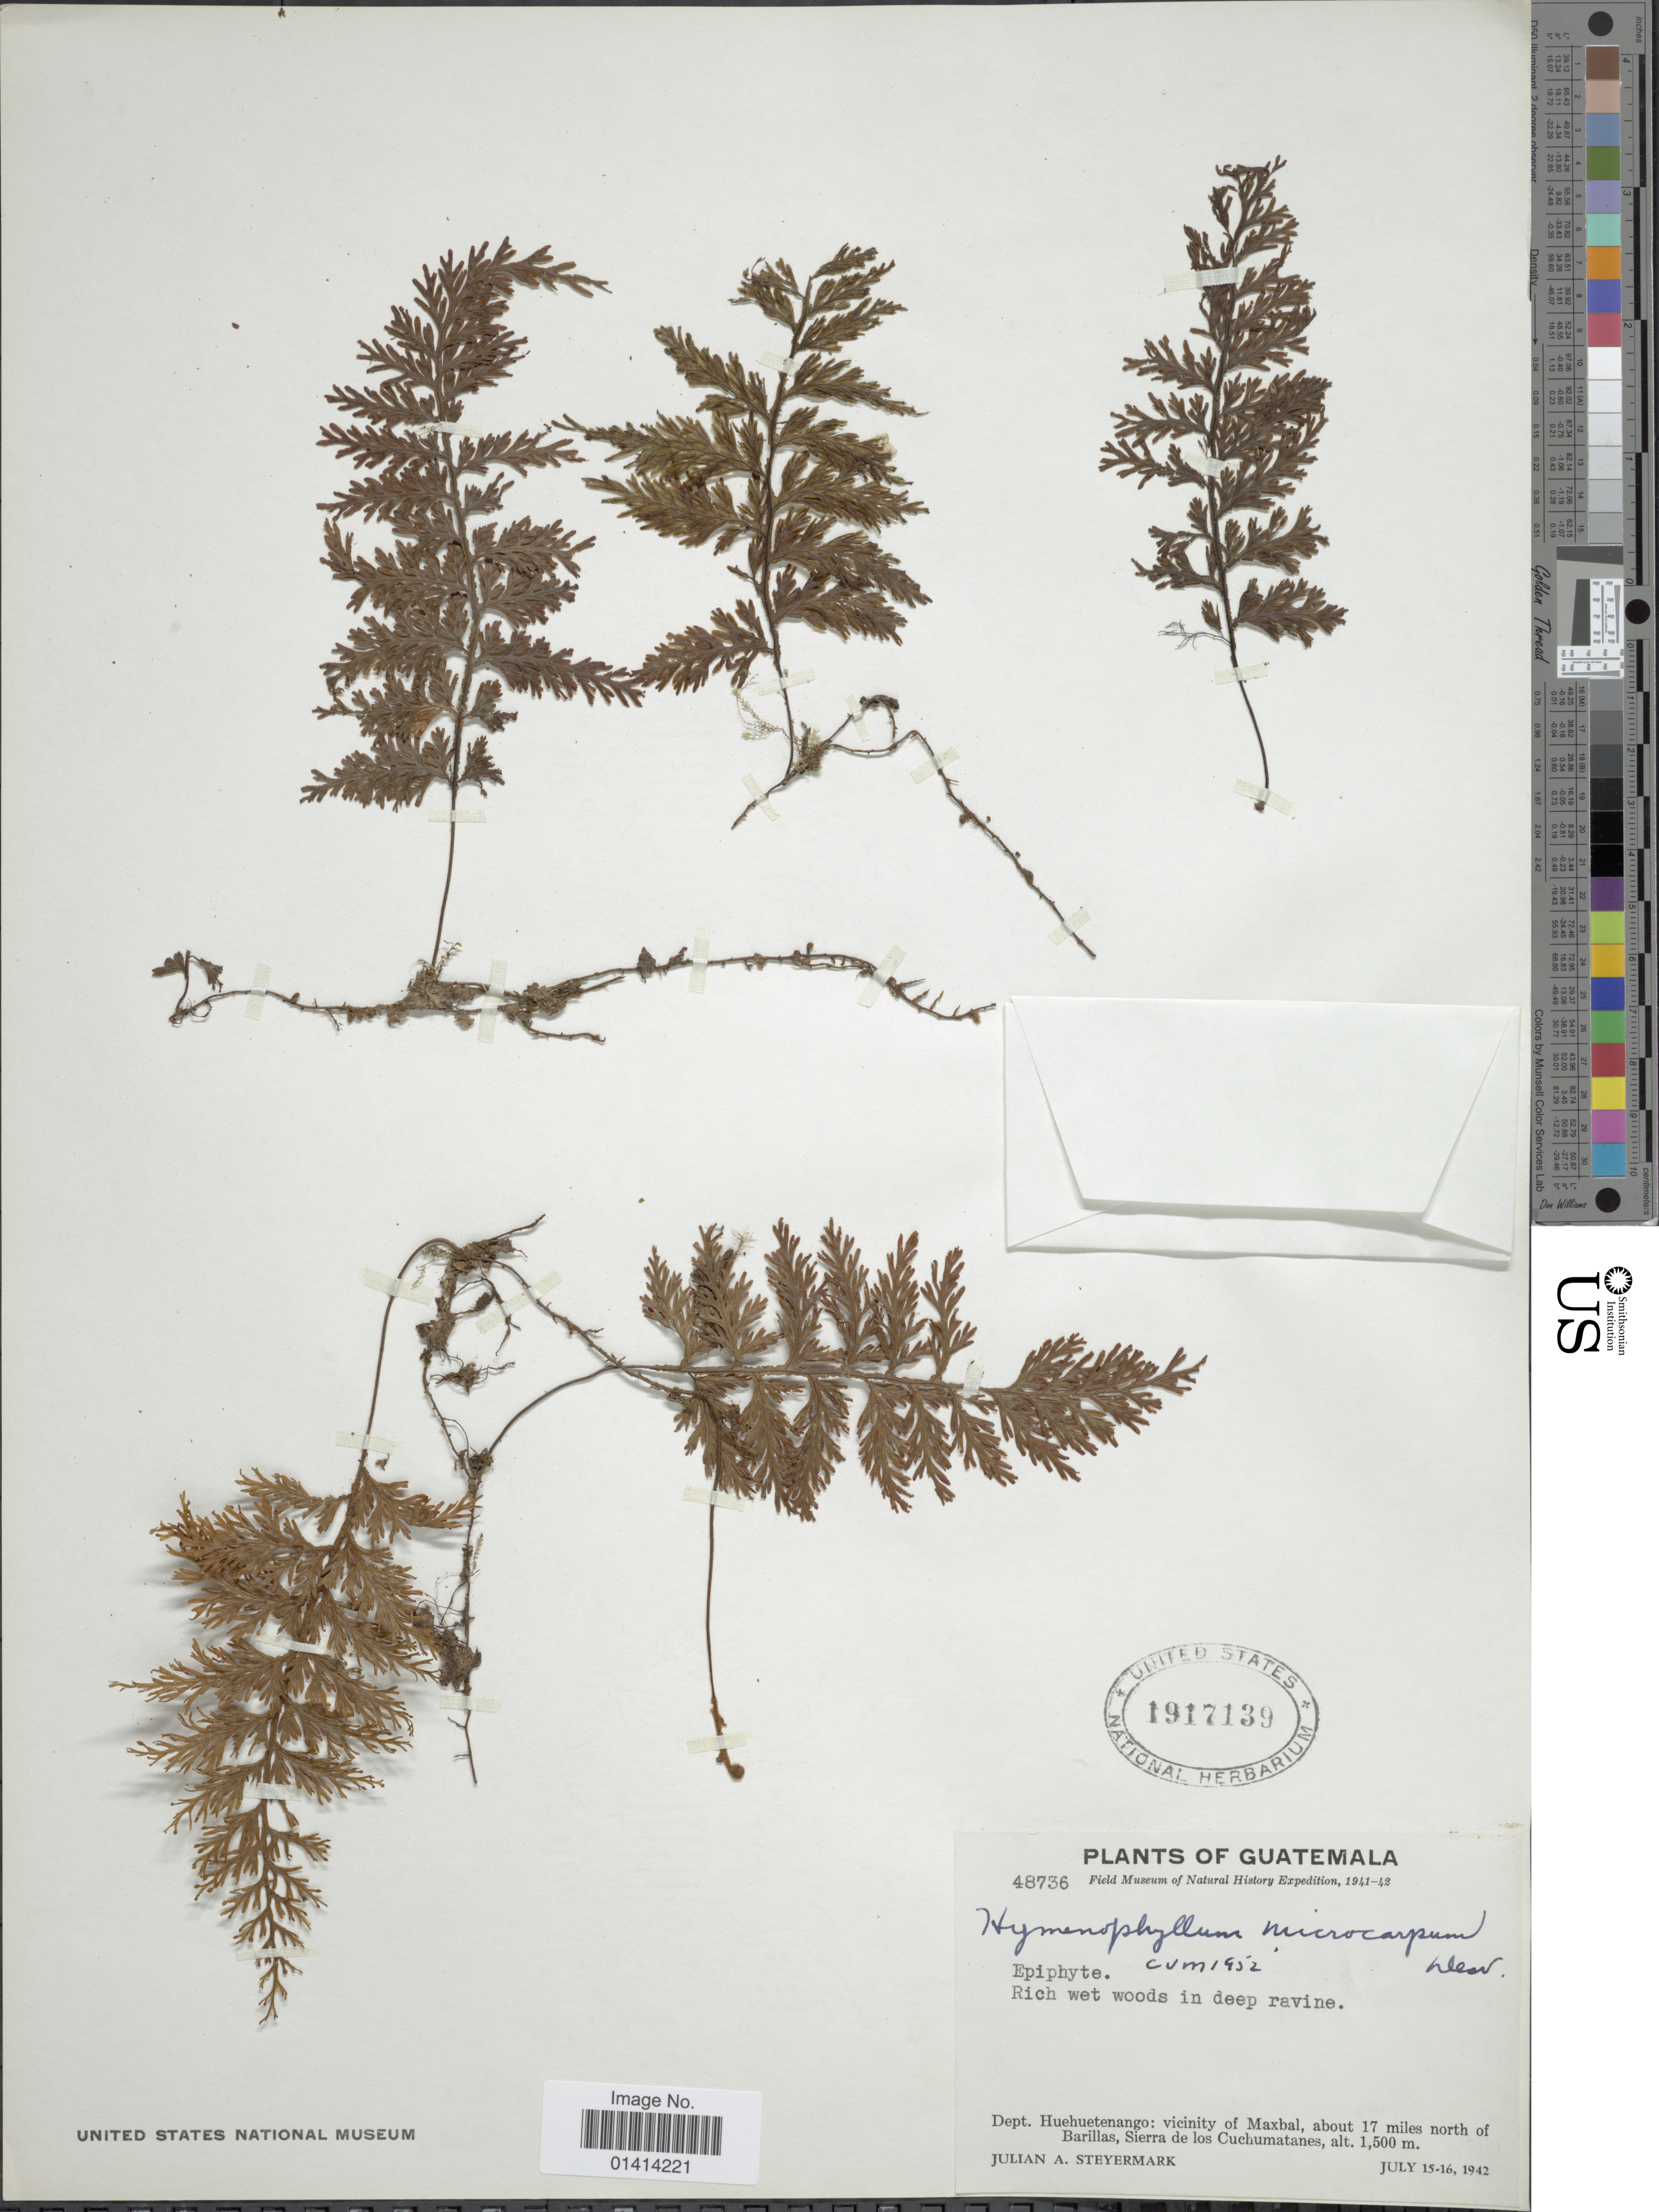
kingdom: Plantae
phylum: Tracheophyta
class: Polypodiopsida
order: Hymenophyllales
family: Hymenophyllaceae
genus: Hymenophyllum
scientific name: Hymenophyllum microcarpum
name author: (Desv.) Lellinger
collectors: J. Steyermark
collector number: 48736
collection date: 1942-07-15/1942-07-16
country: Guatemala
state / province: Huehuetenango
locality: Dept Huehuentenango: vicinity of Maxbal, about 17 miles north of Barillas, Sierra de los Cuchumatanes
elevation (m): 1500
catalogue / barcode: US 1917139